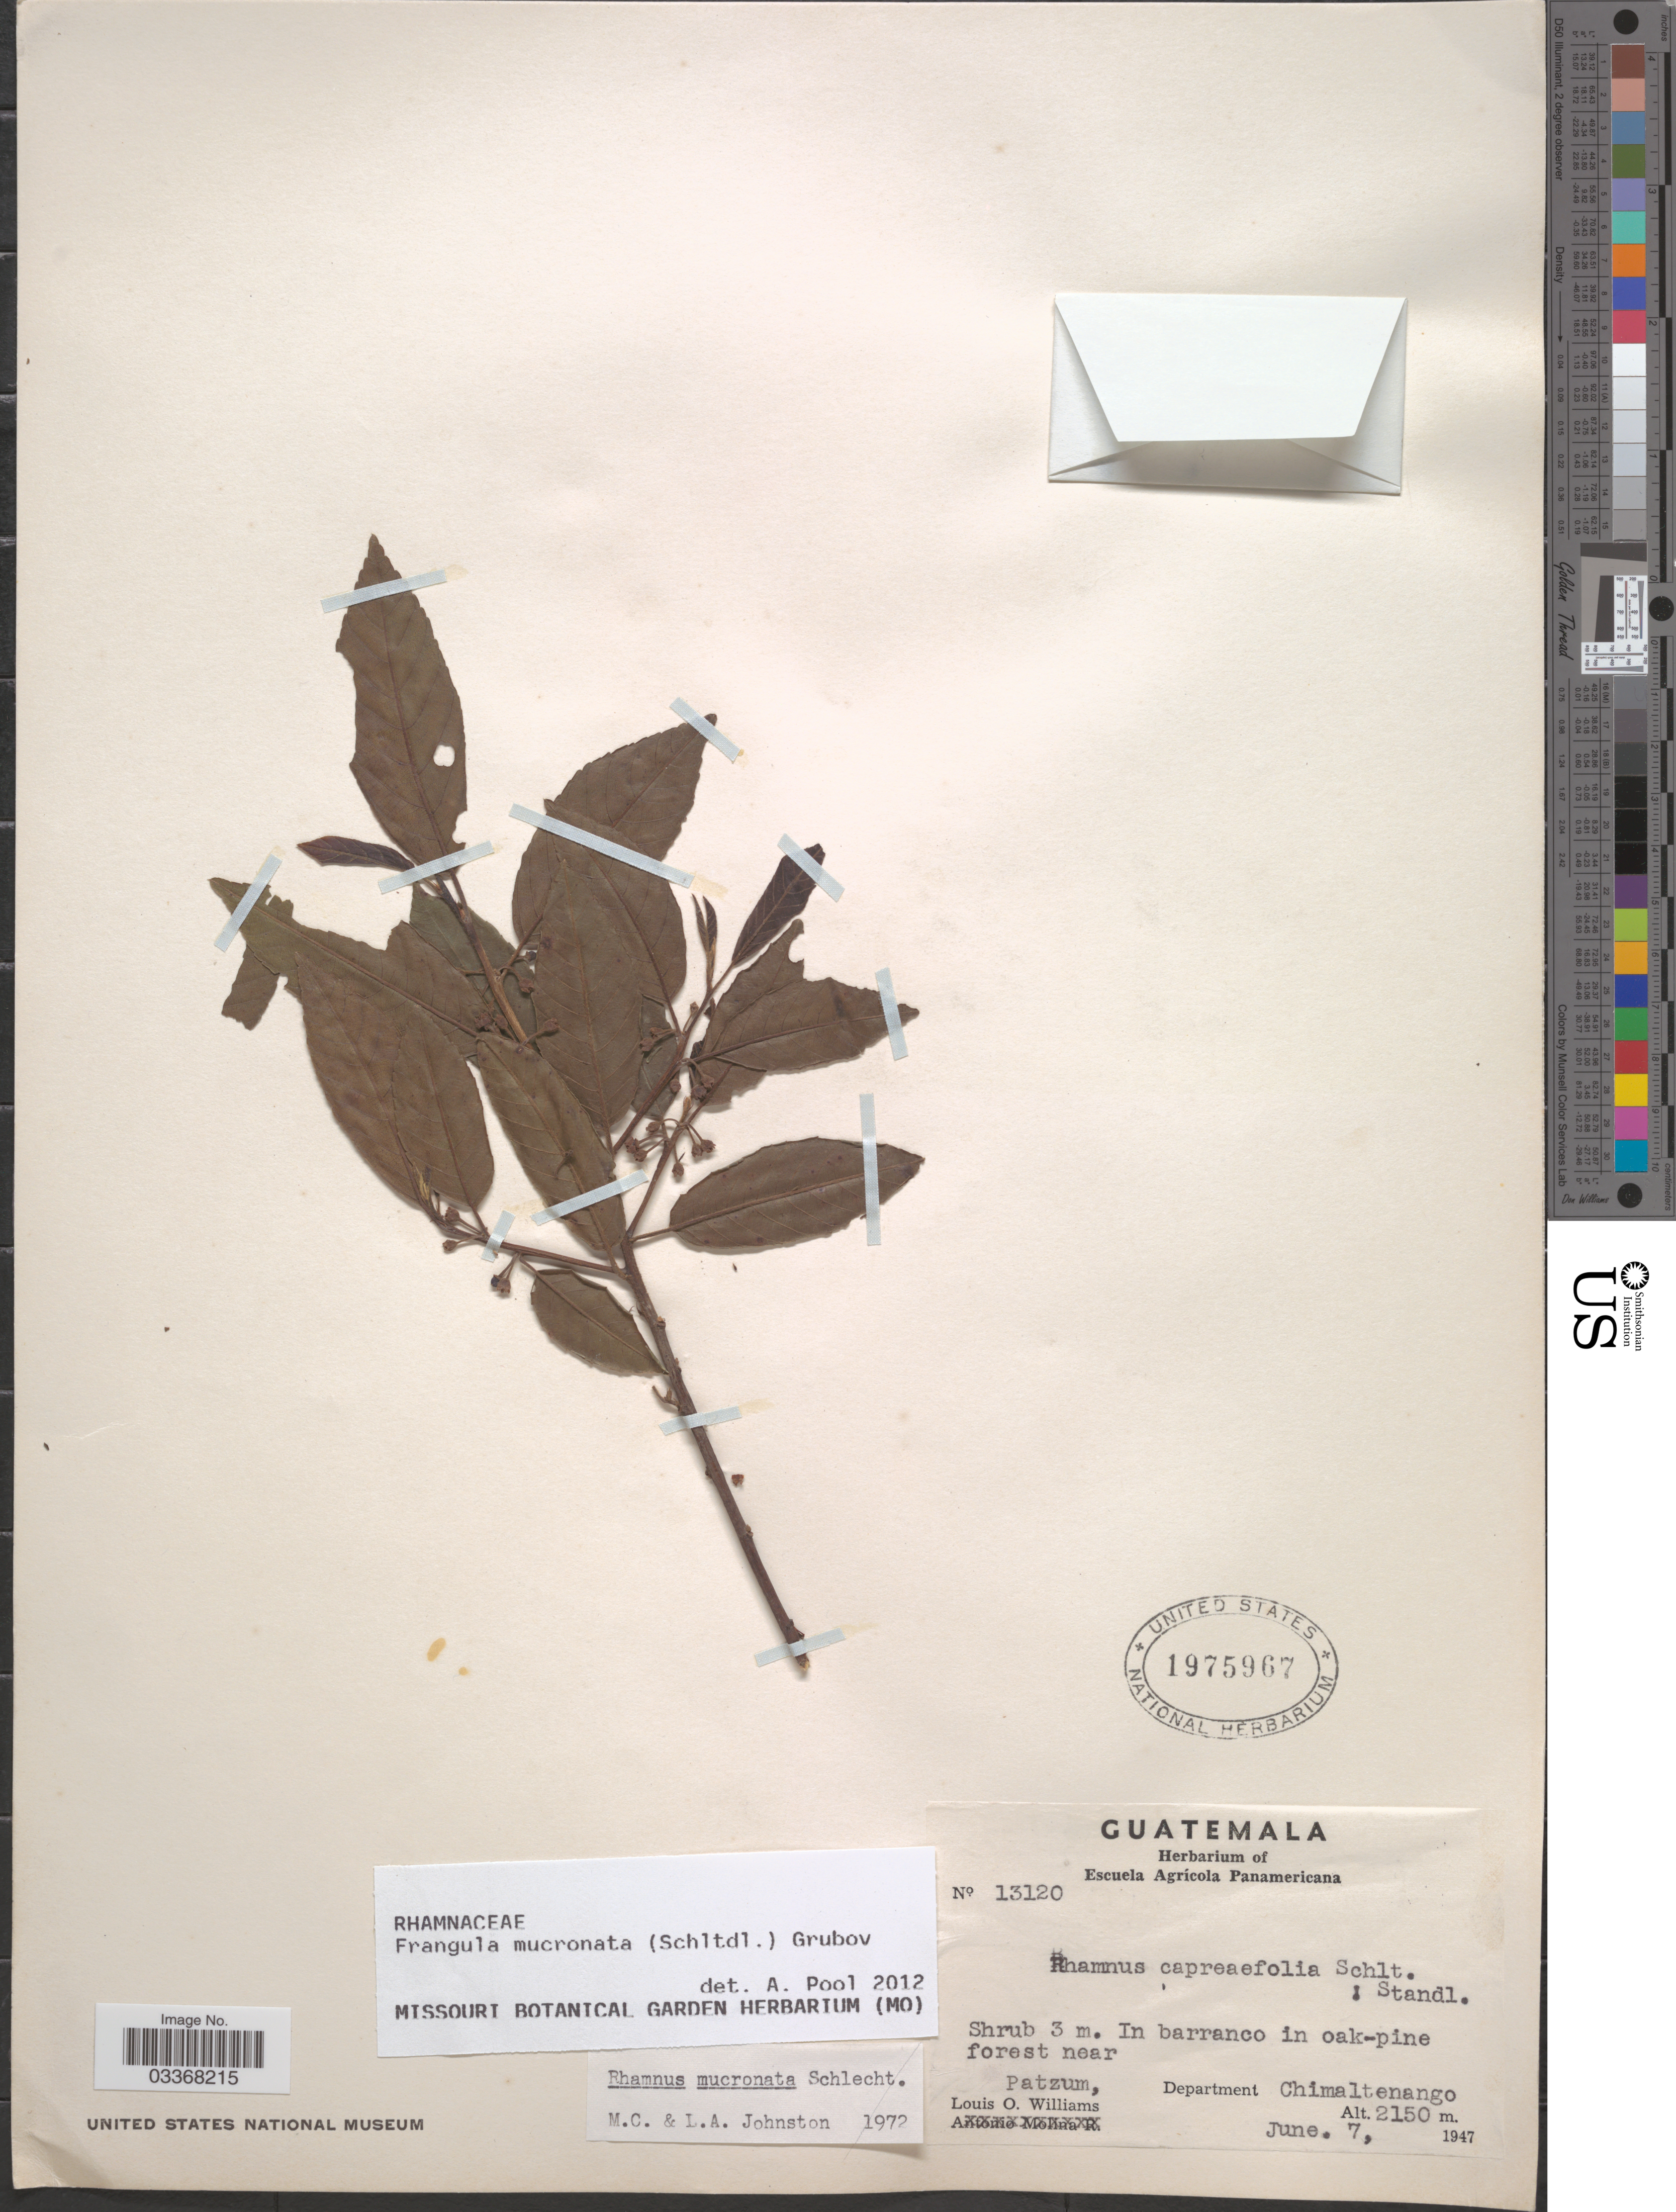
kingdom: Plantae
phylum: Tracheophyta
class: Magnoliopsida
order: Rosales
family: Rhamnaceae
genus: Frangula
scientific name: Frangula mucronata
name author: (Schltdl.) Grubov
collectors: L. O. Williams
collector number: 13120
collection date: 1947-06-07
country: Guatemala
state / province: Chimaltenango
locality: In barranco in oak-pine forest near Patzum, Department Chimaltenango.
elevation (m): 2150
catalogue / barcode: US 1975967